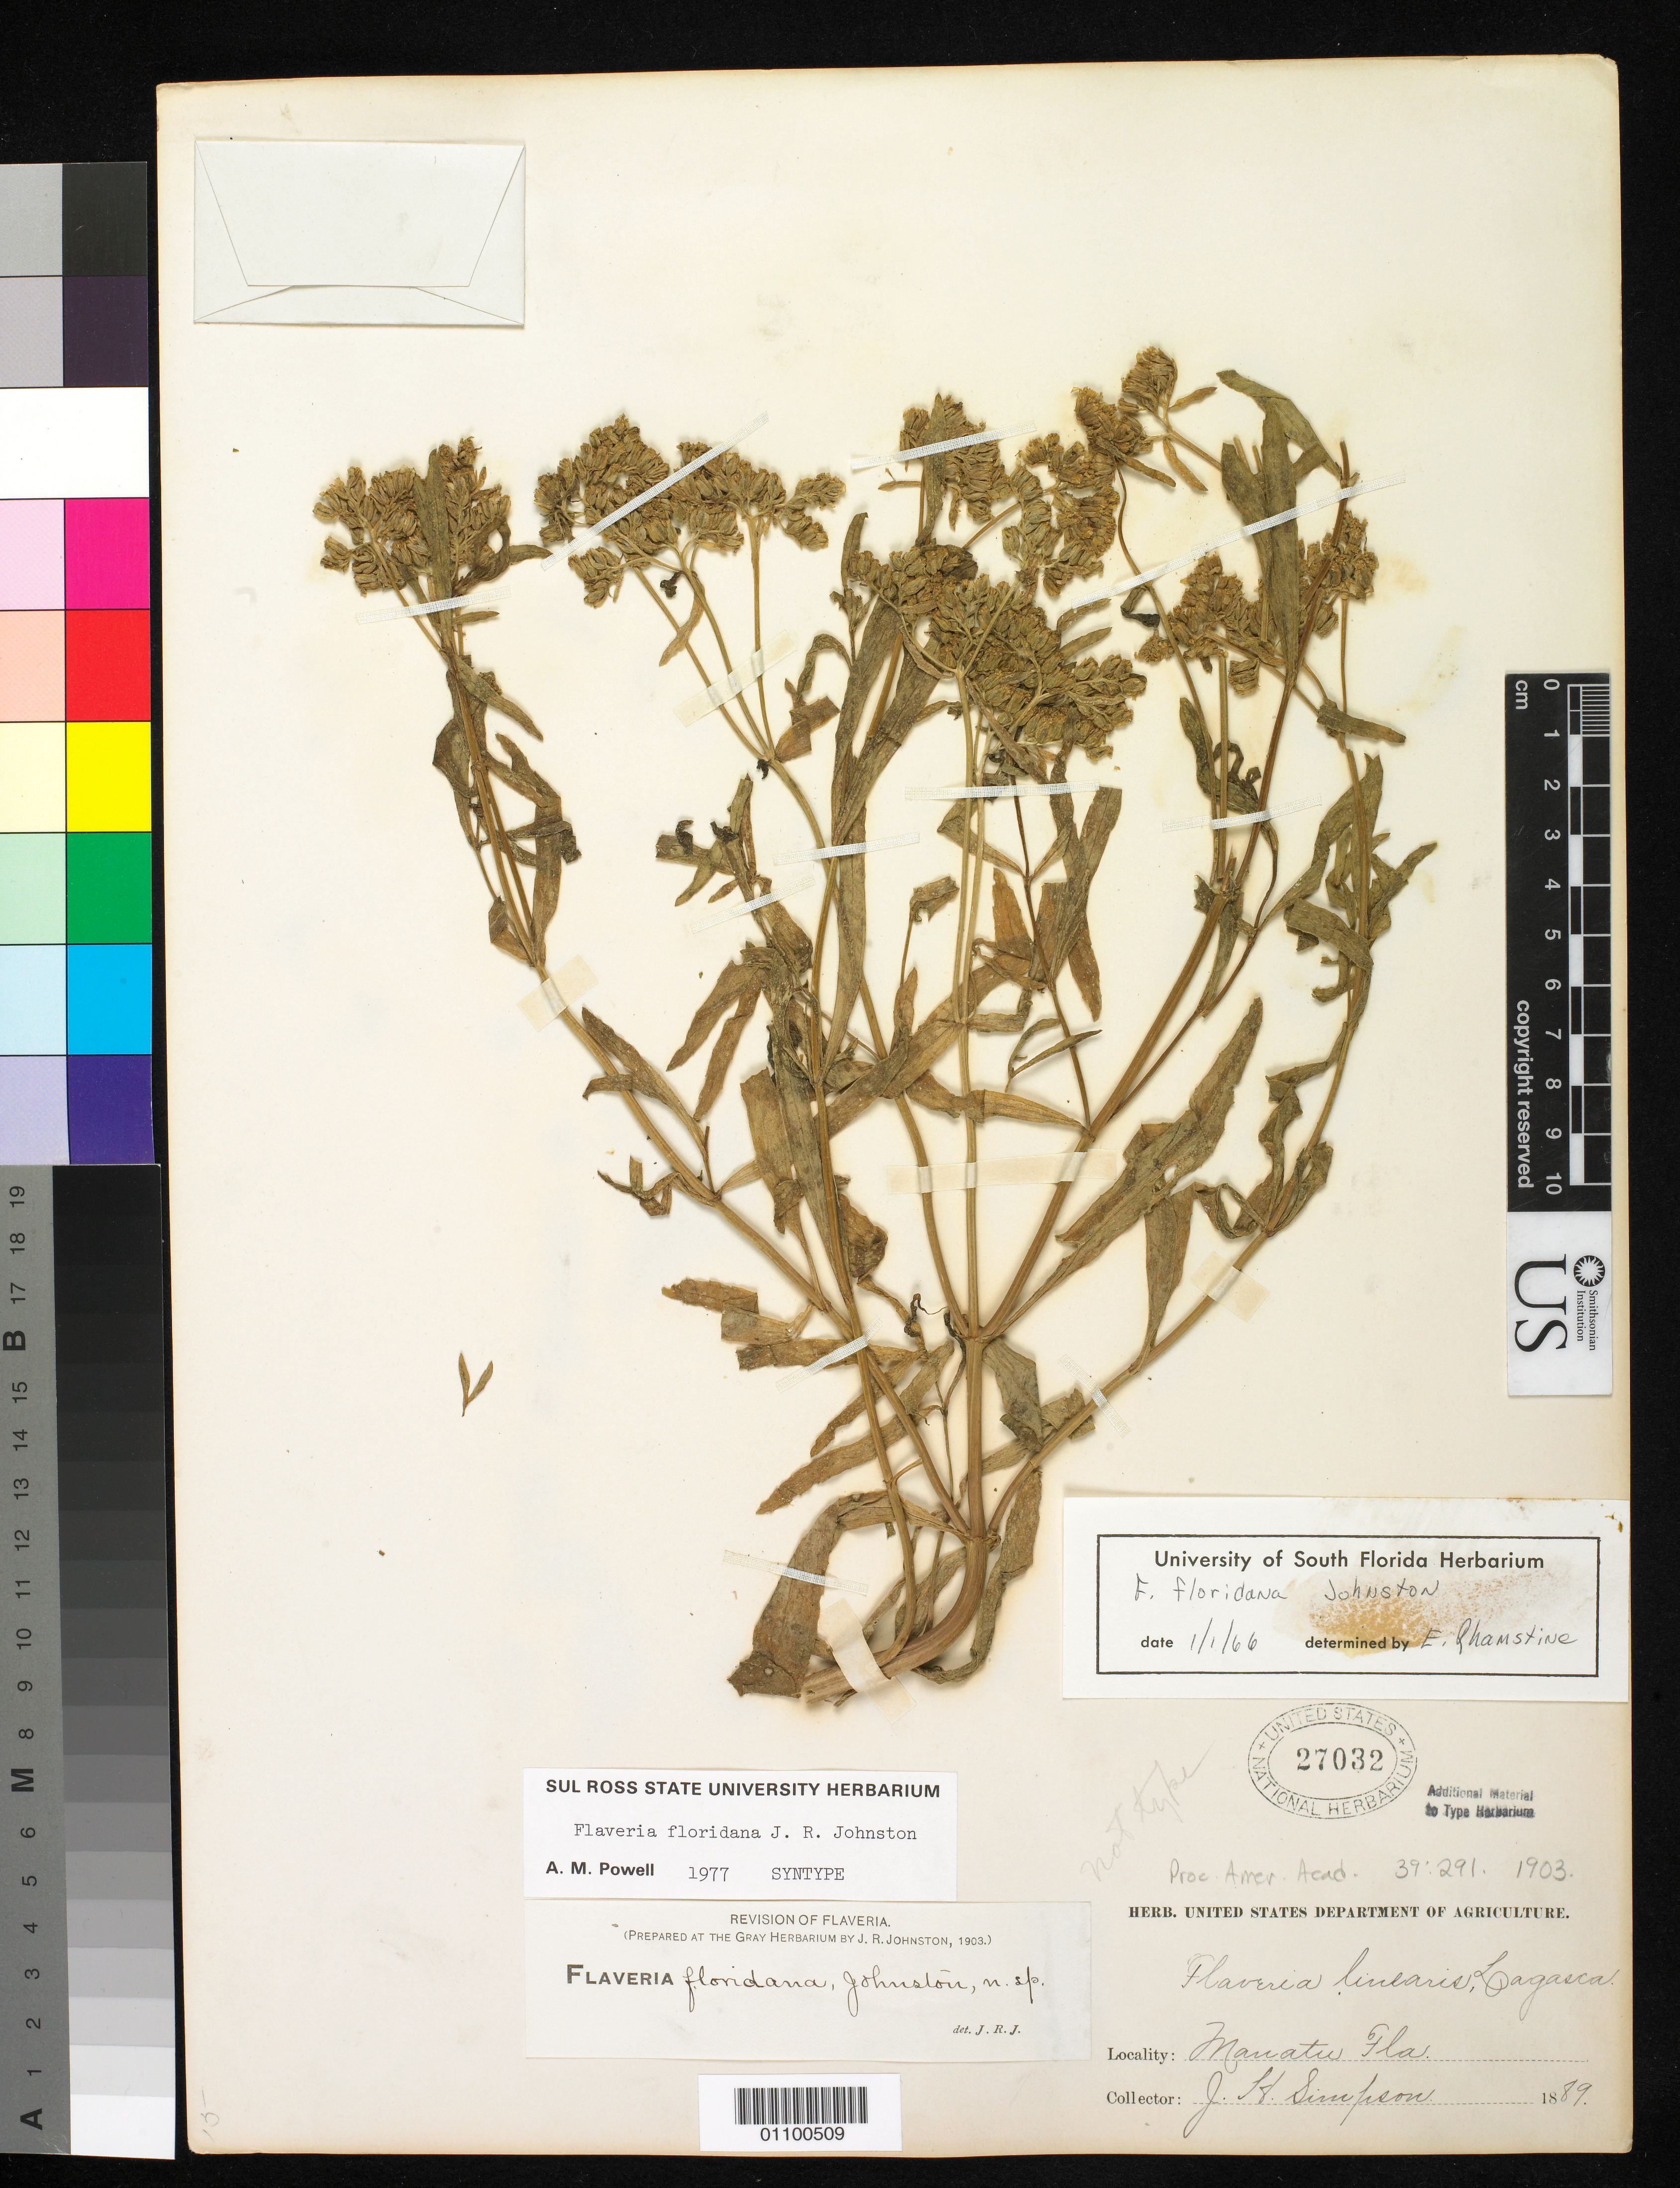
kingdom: Plantae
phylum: Tracheophyta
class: Magnoliopsida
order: Asterales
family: Asteraceae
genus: Flaveria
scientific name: Flaveria floridana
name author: J.R. Johnst.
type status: Syntype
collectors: J. H. Simpson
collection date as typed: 1889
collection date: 1889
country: United States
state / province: Florida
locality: Manatee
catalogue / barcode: US 27032